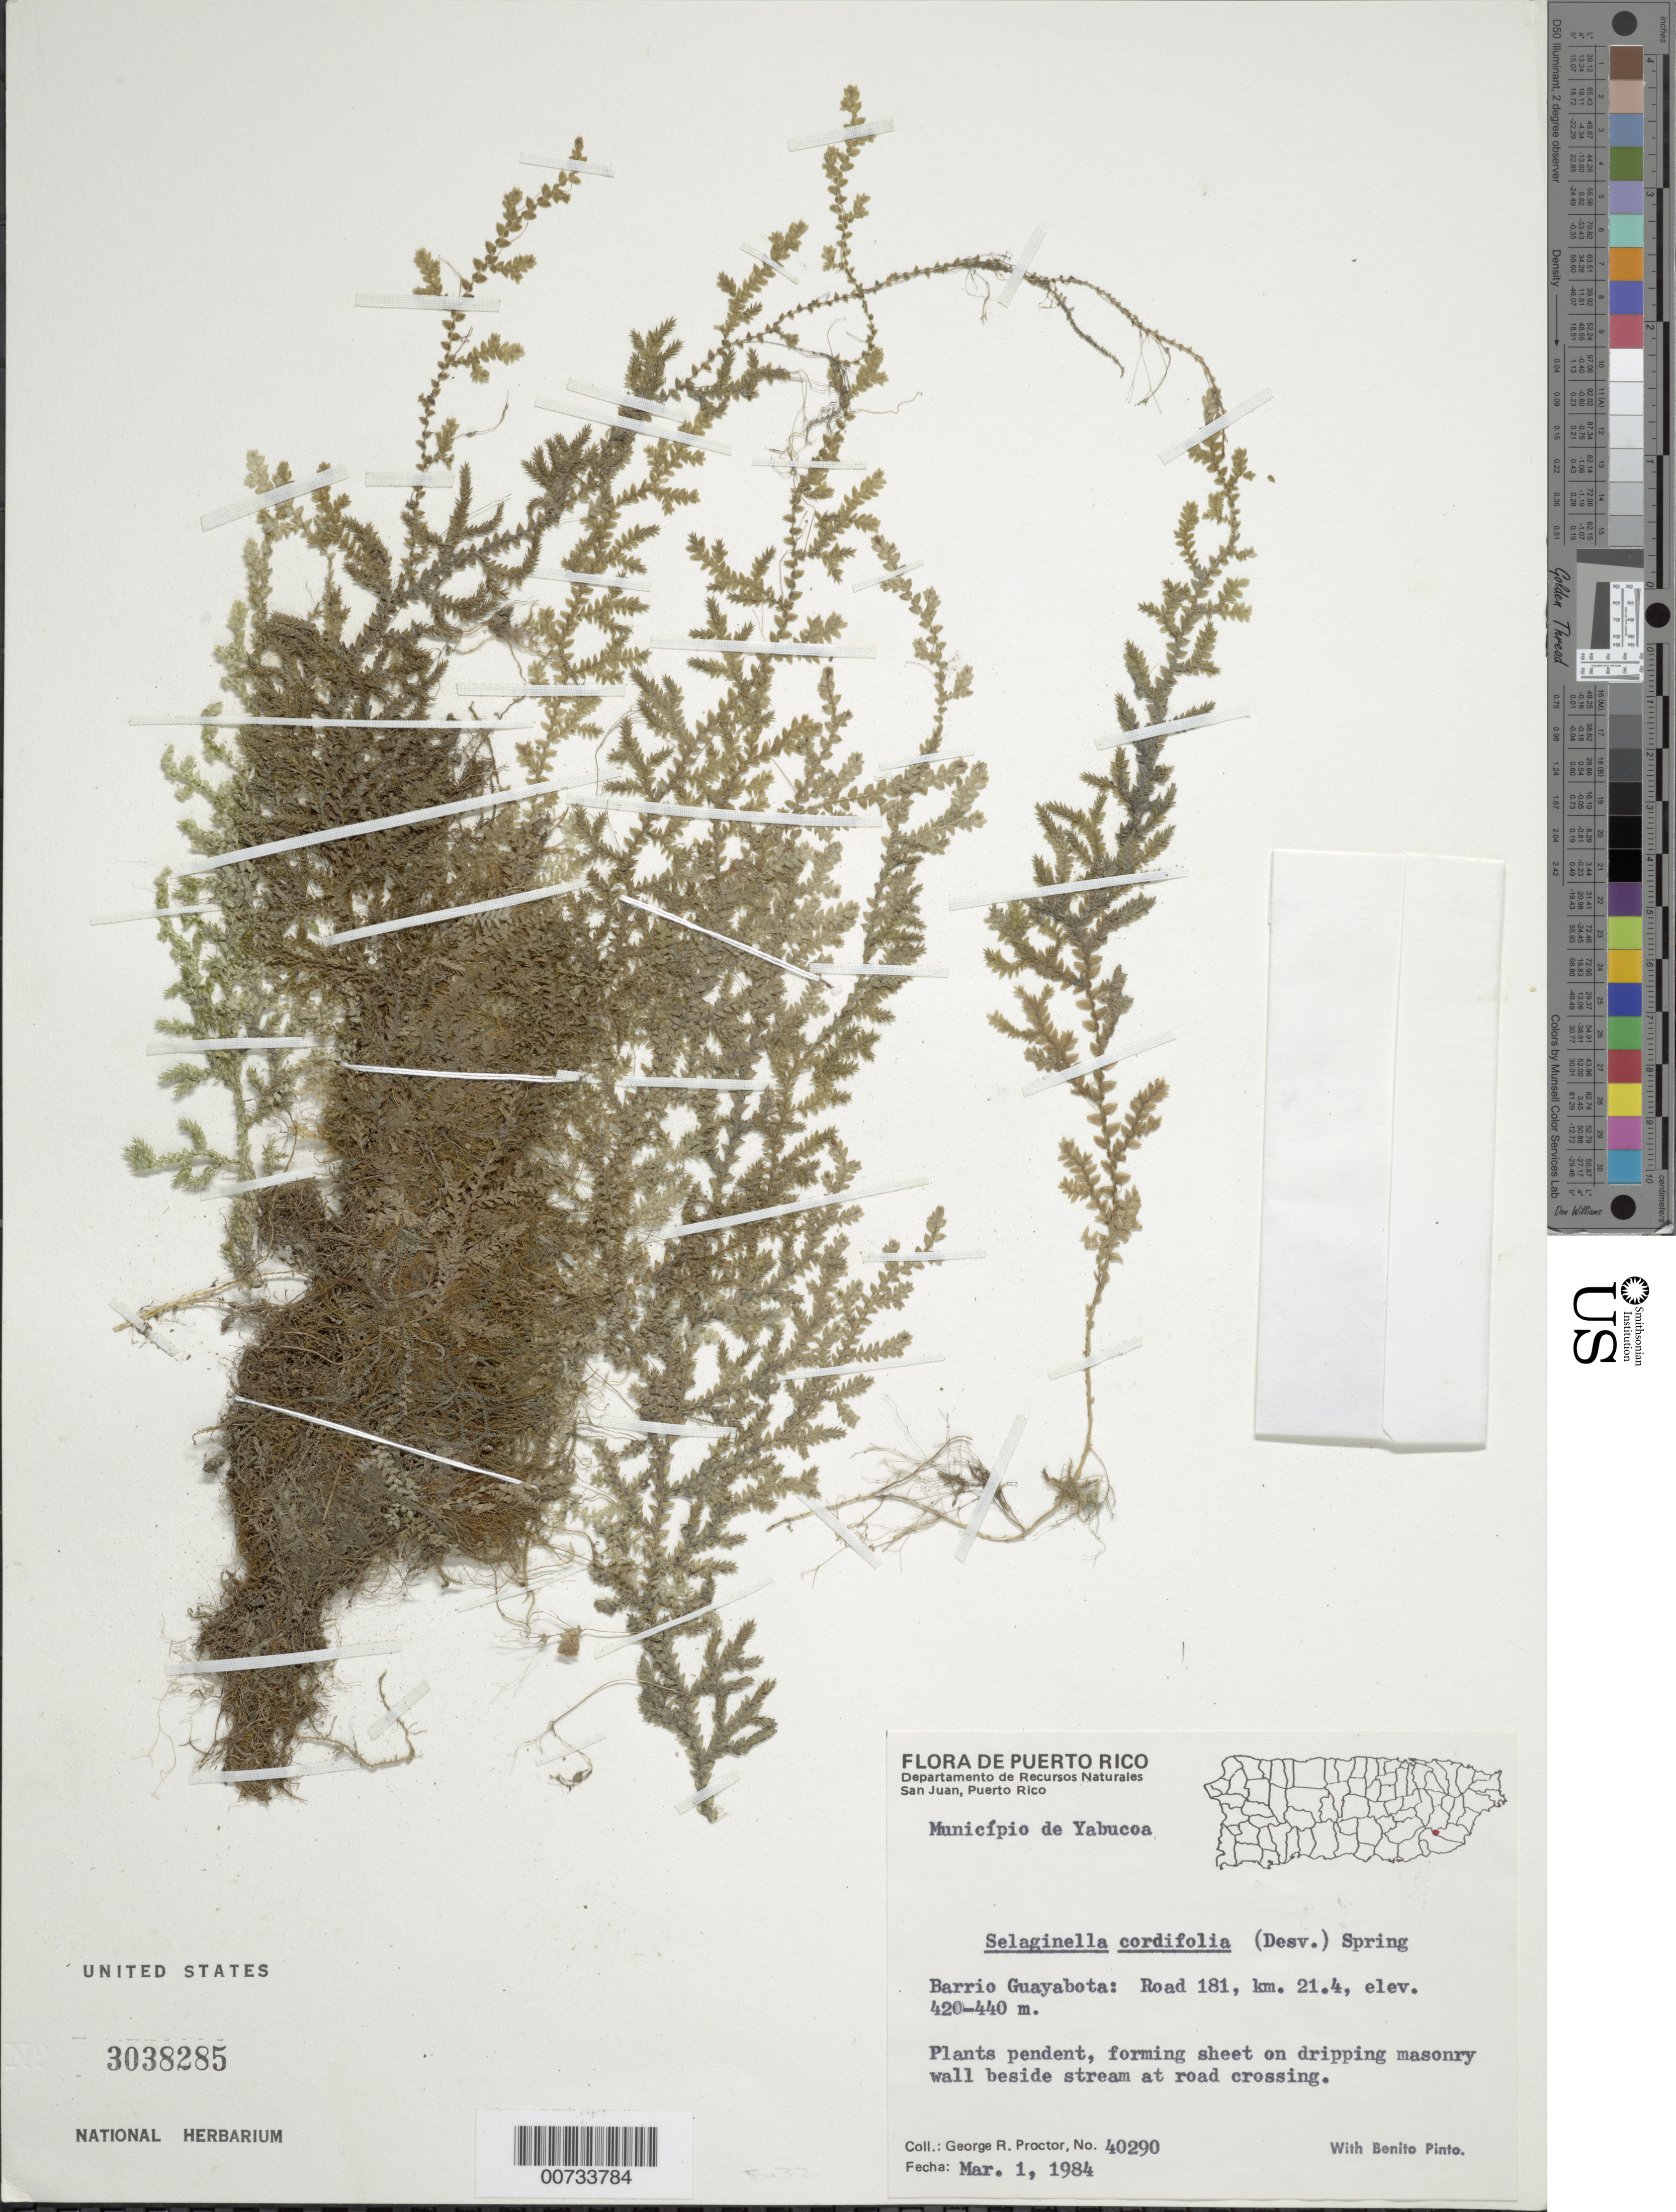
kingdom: Plantae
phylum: Tracheophyta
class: Lycopodiopsida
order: Selaginellales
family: Selaginellaceae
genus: Selaginella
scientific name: Selaginella cordifolia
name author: (Desv. ex Poir.) Spring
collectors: G. R. Proctor & B. Pinto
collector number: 40290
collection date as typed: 01 Mar 1984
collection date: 1984-03-01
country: Puerto Rico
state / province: Yabucoa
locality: Mun. Yabucoa, Barrio Guayabota: Road 181, km 21.4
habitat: Forming sheet on dripping masonry wall beside stream at road crossing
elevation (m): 420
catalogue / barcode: US 3038285